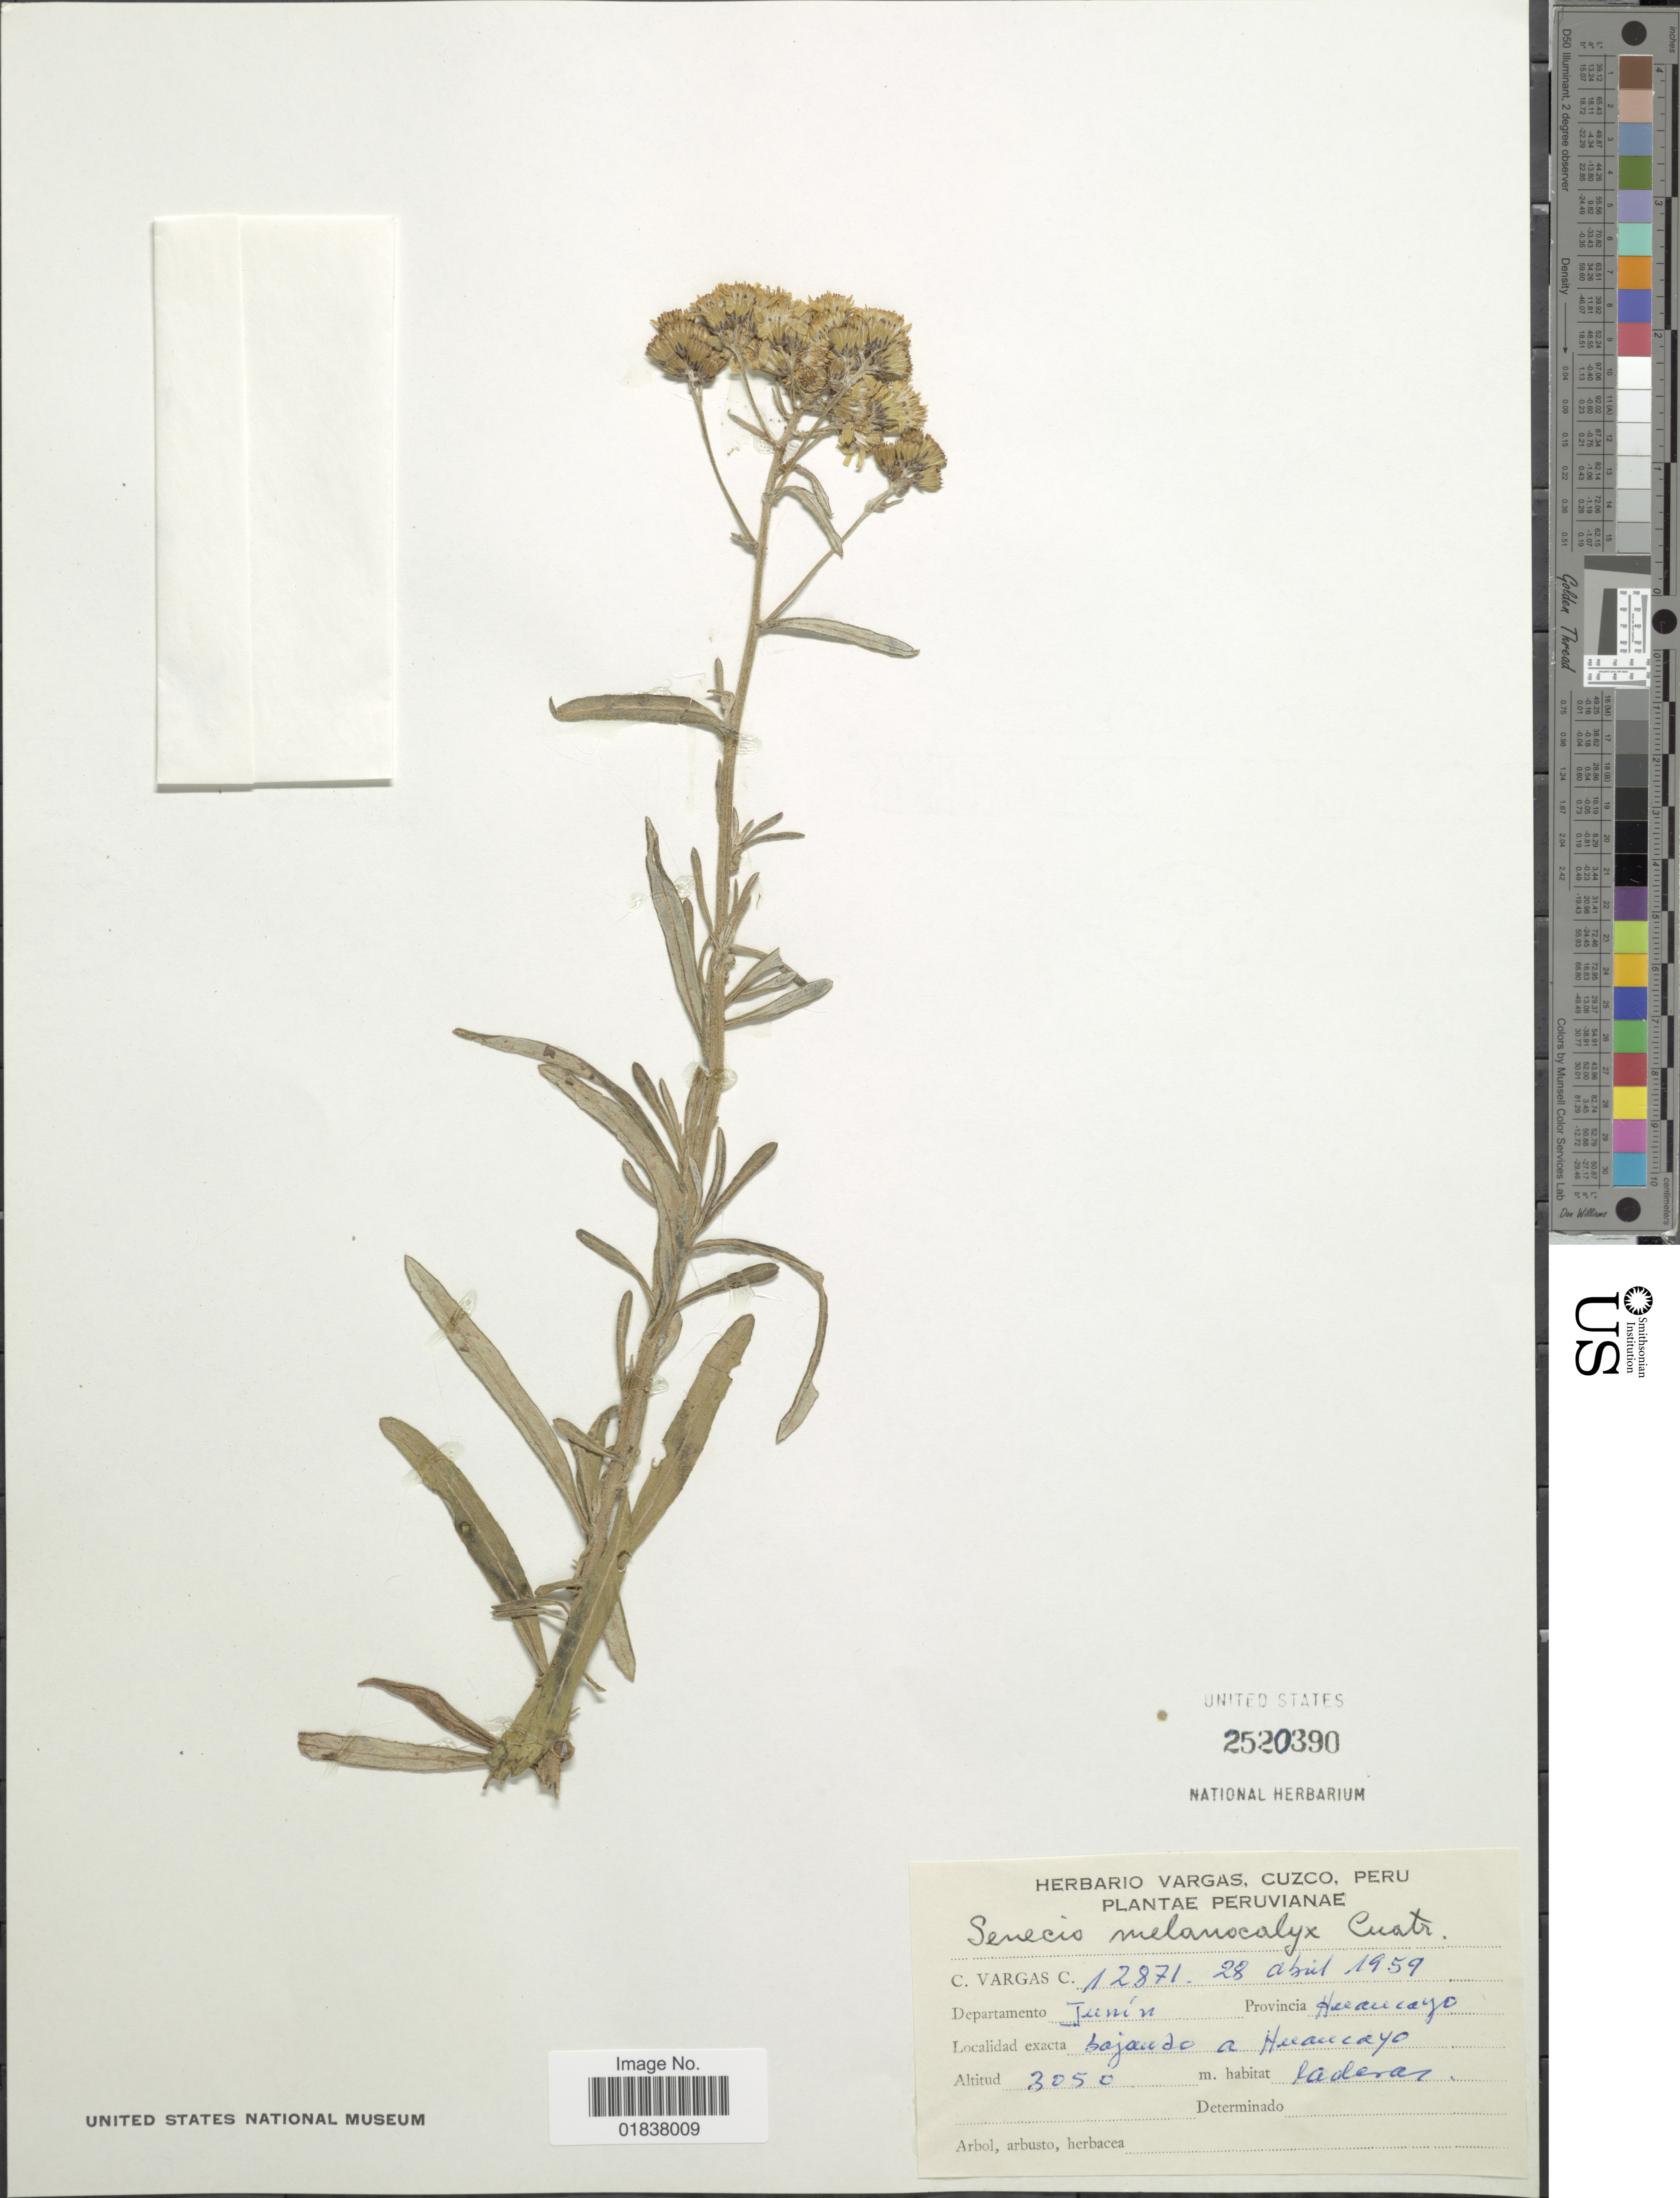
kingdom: Plantae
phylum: Tracheophyta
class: Magnoliopsida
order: Asterales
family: Asteraceae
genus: Senecio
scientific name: Senecio melanocalyx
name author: Cuatrec.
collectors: C. Vargas Calderón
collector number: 12871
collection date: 1959-04-28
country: Peru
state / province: Junín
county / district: Huancayo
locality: bajando a Huancayo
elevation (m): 3050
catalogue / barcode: US 2520390